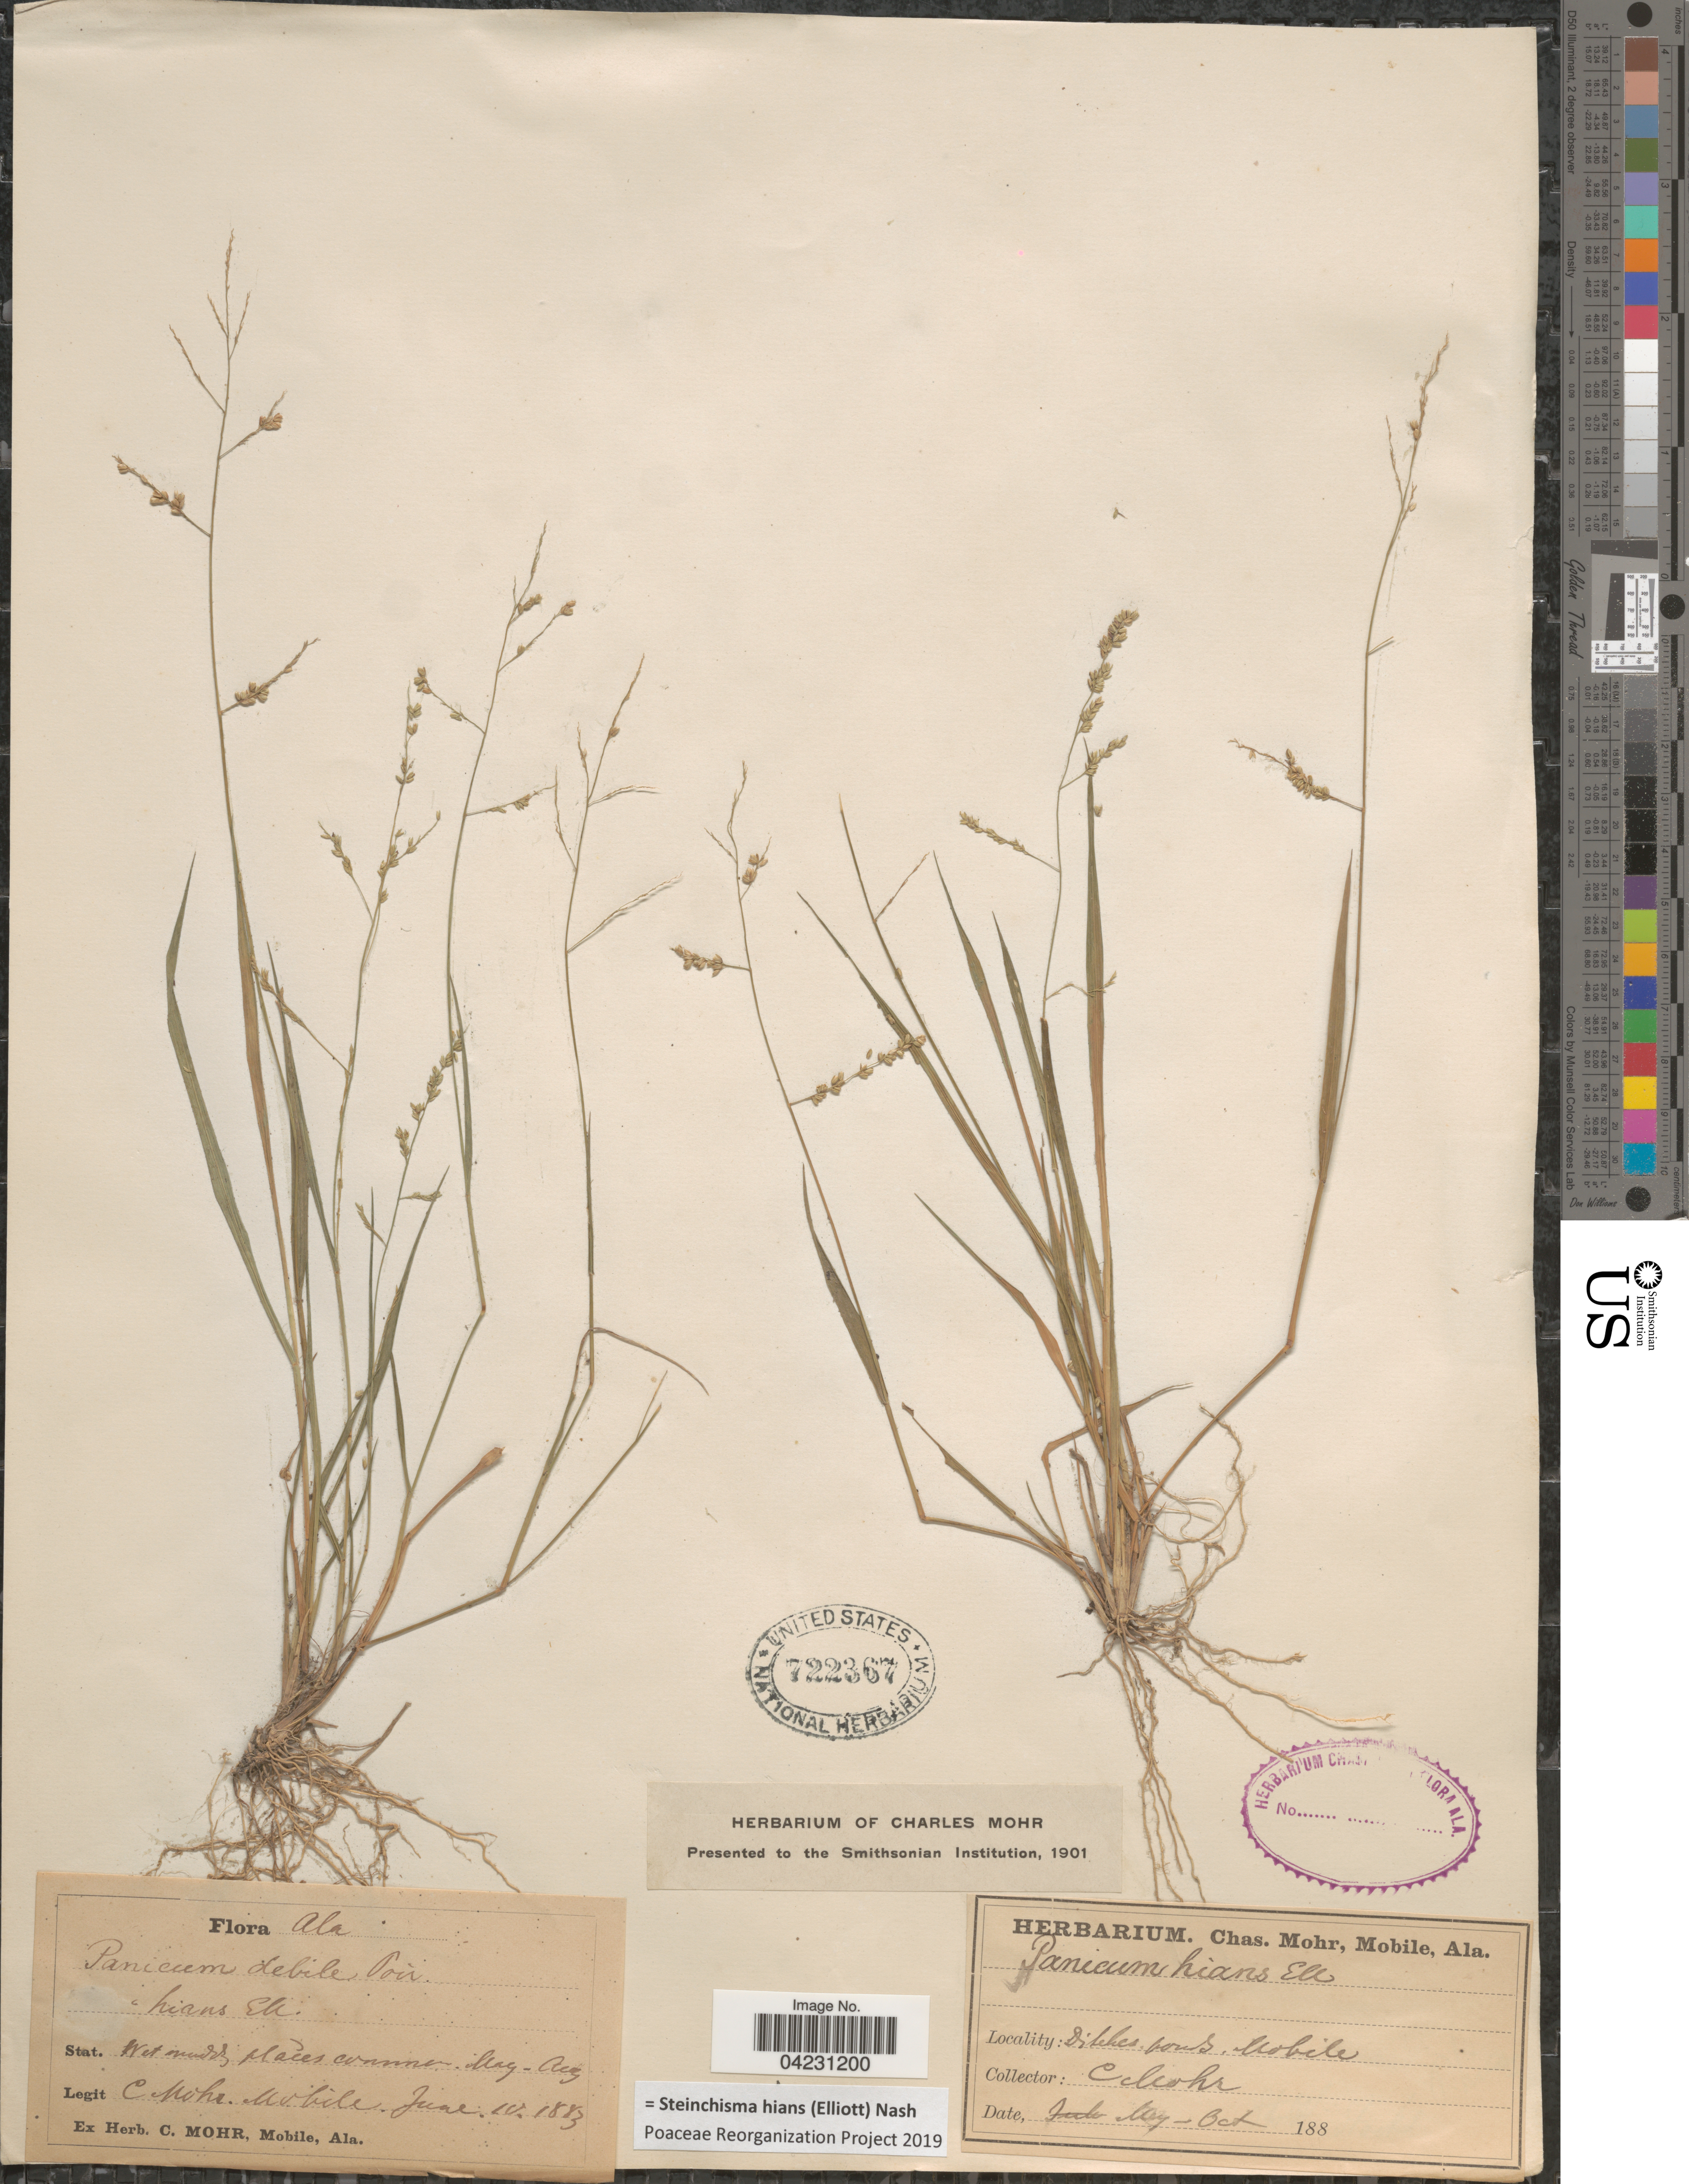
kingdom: Plantae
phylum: Tracheophyta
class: Liliopsida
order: Poales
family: Poaceae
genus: Steinchisma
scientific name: Steinchisma hians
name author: (Elliott) Nash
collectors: Mohr, C. T. (herbarium)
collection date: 1883-06-10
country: United States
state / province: Alabama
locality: Mobile.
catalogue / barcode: US 722367